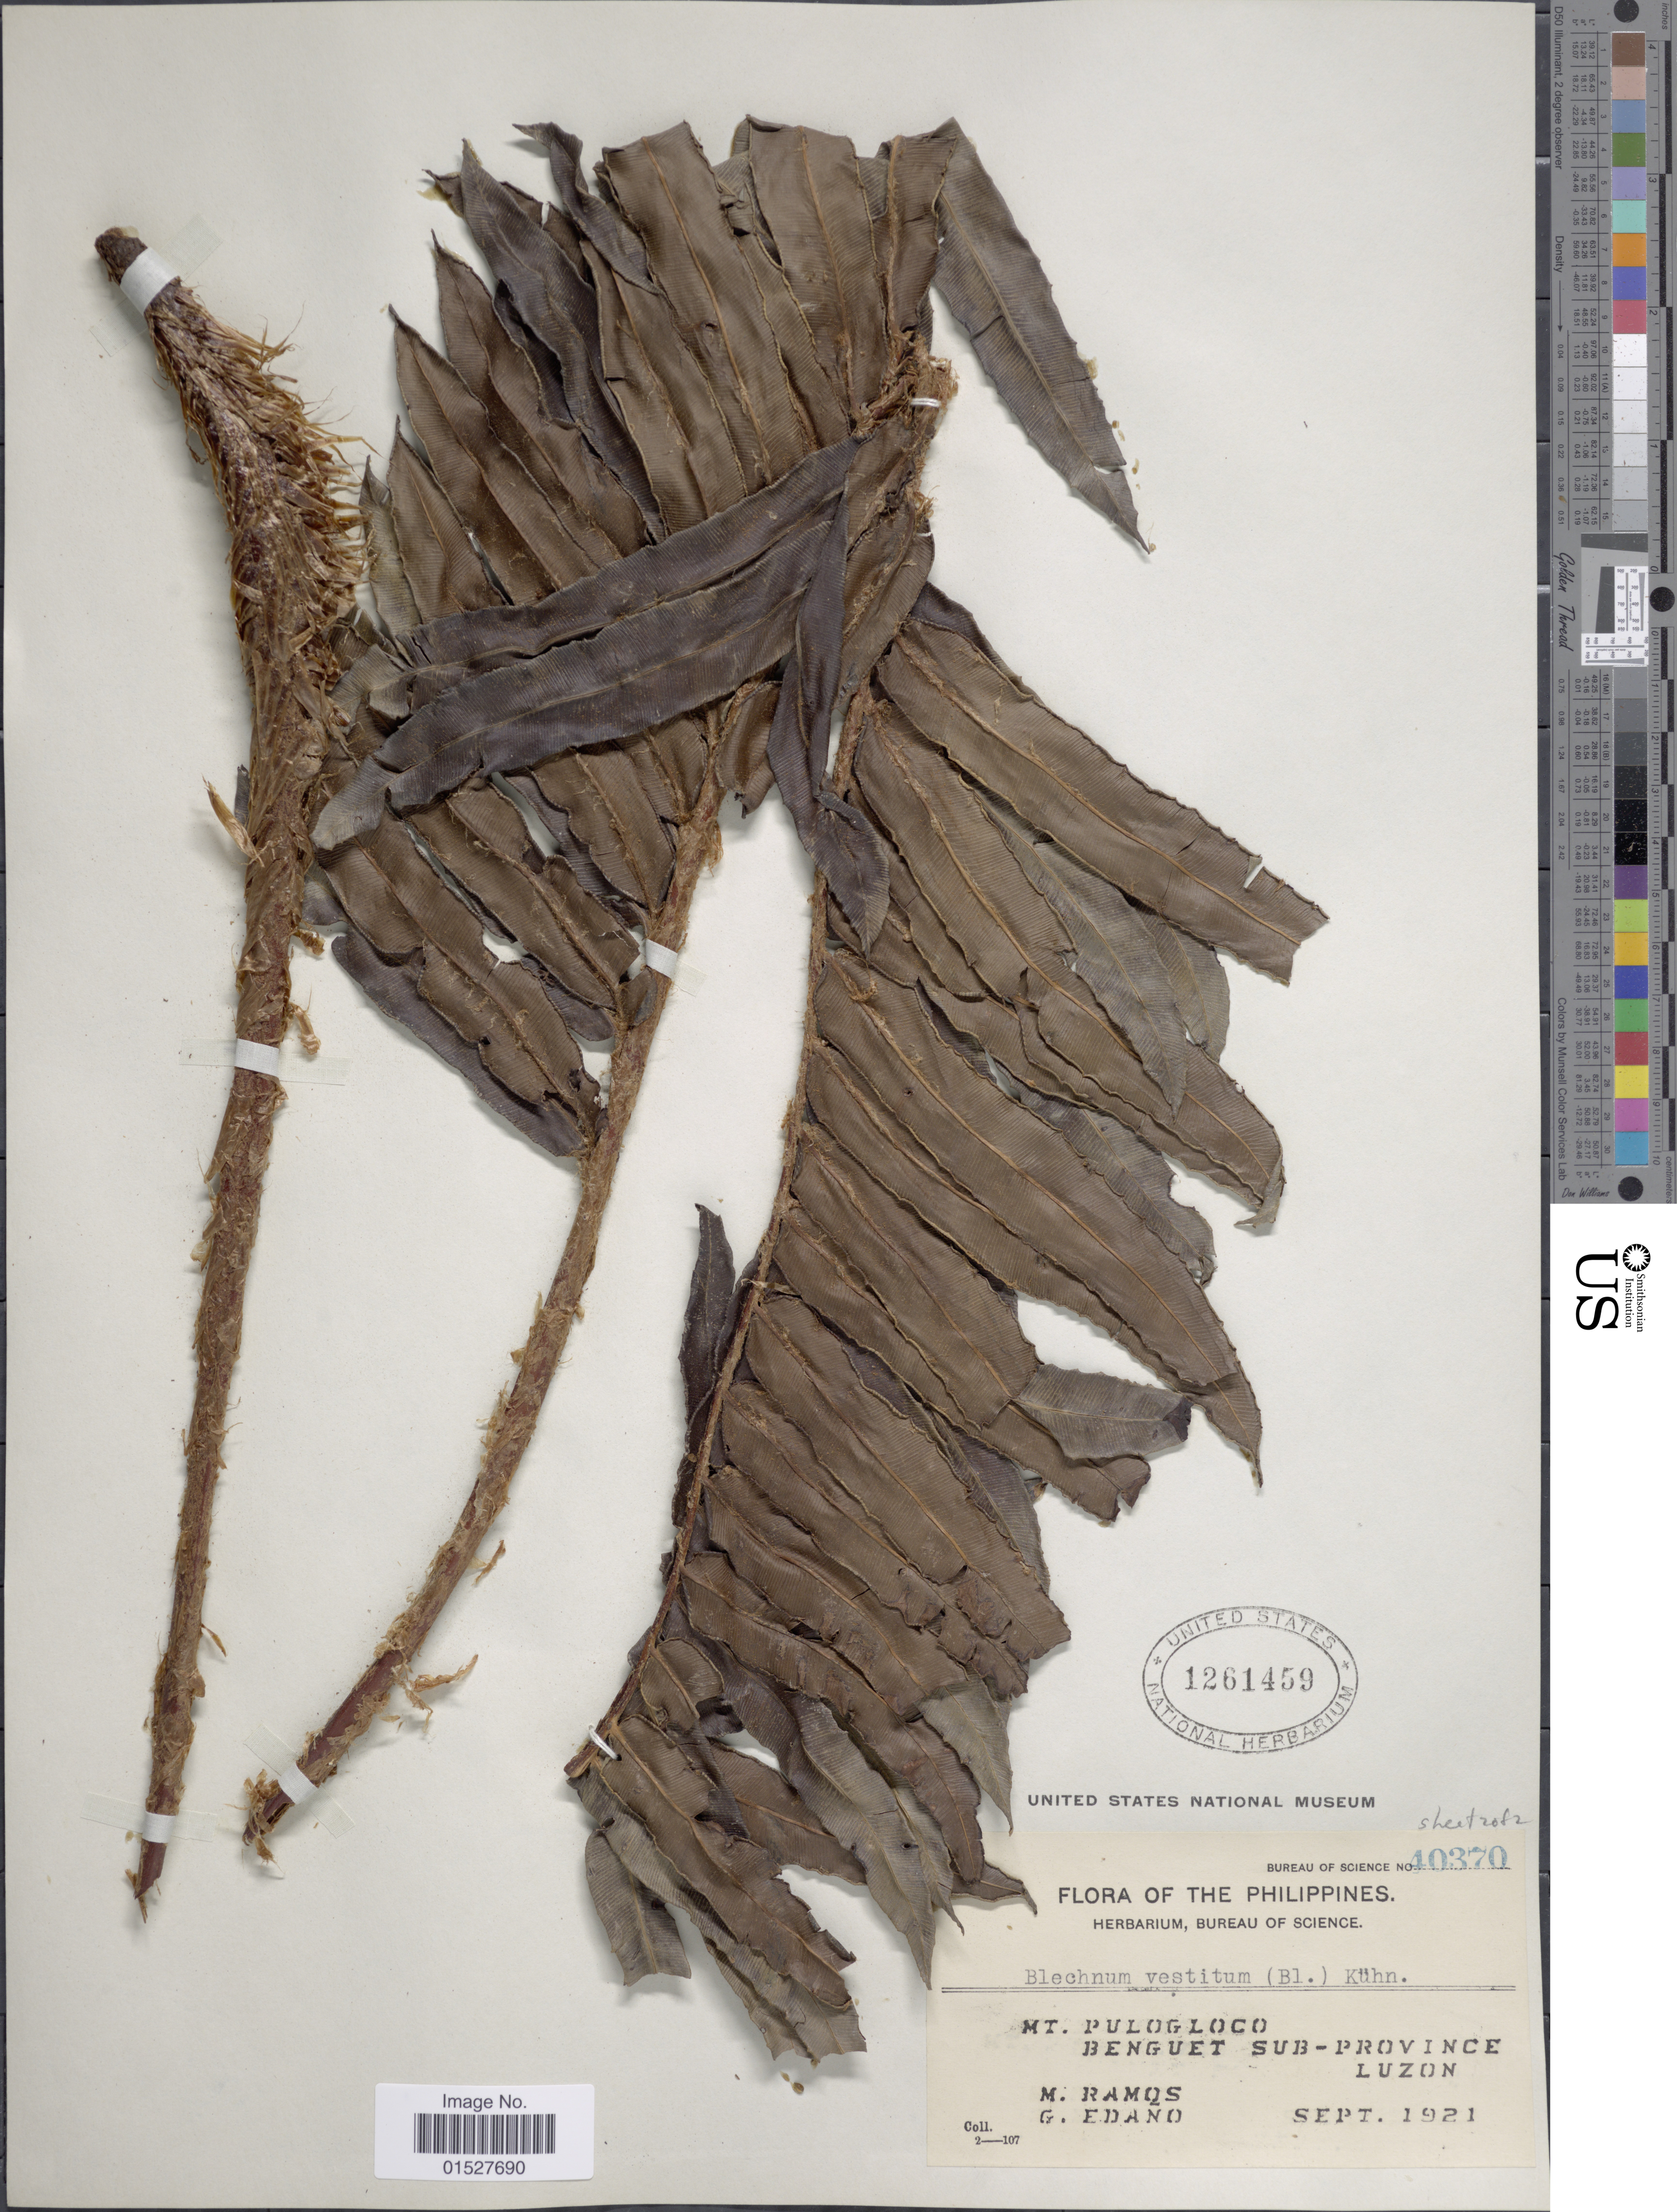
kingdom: Plantae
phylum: Tracheophyta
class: Polypodiopsida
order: Polypodiales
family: Blechnaceae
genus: Blechnum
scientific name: Blechnum vestitum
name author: (Blume) Kuhn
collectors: M. Ramos & G. Edaño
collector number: Bureau of Science 40370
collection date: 1921-09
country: Philippines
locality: Mt. Pulogloco. Benguet Sub-Province Luzon.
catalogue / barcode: US 1261459